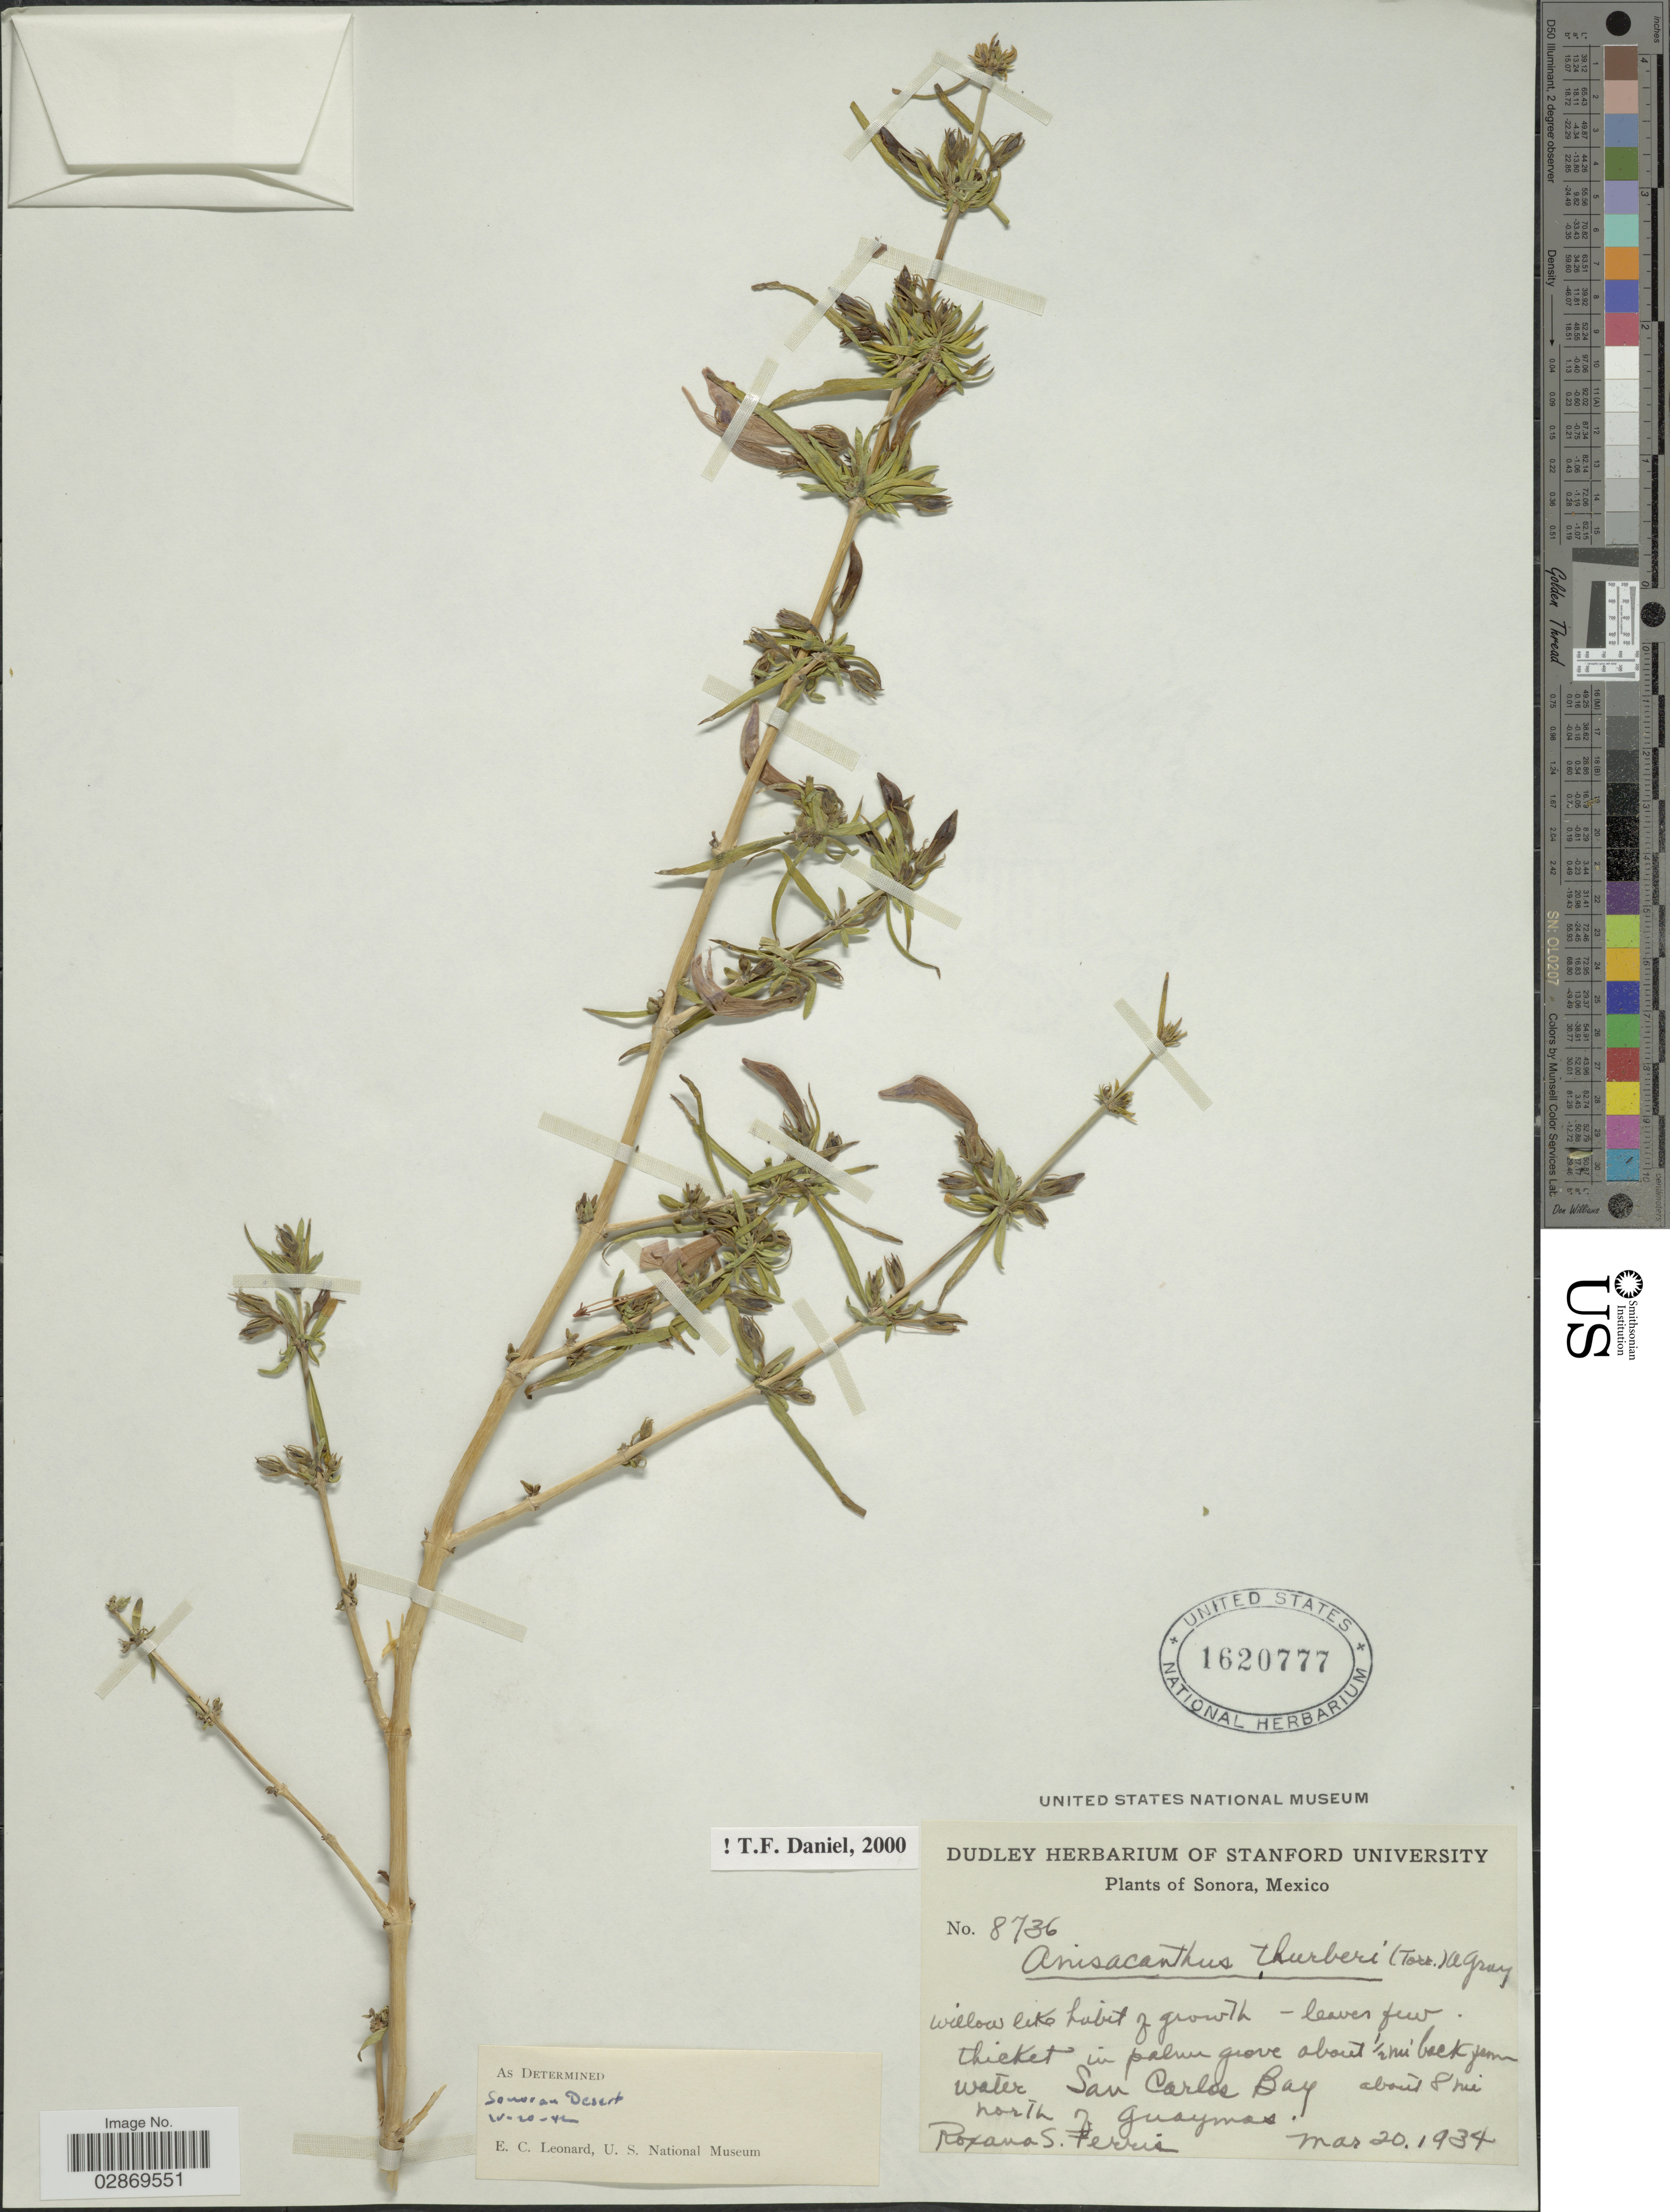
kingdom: Plantae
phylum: Tracheophyta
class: Magnoliopsida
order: Lamiales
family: Acanthaceae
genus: Anisacanthus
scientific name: Anisacanthus thurberi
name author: (Torr.) A. Gray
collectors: R. S. Ferris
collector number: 8736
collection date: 1934-03-20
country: Mexico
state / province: Sonora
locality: Thicket in palm grove about 1/2 mi. back from water San Carlos Bay, about 8 mi north of Guaymas.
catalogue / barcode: US 1620777